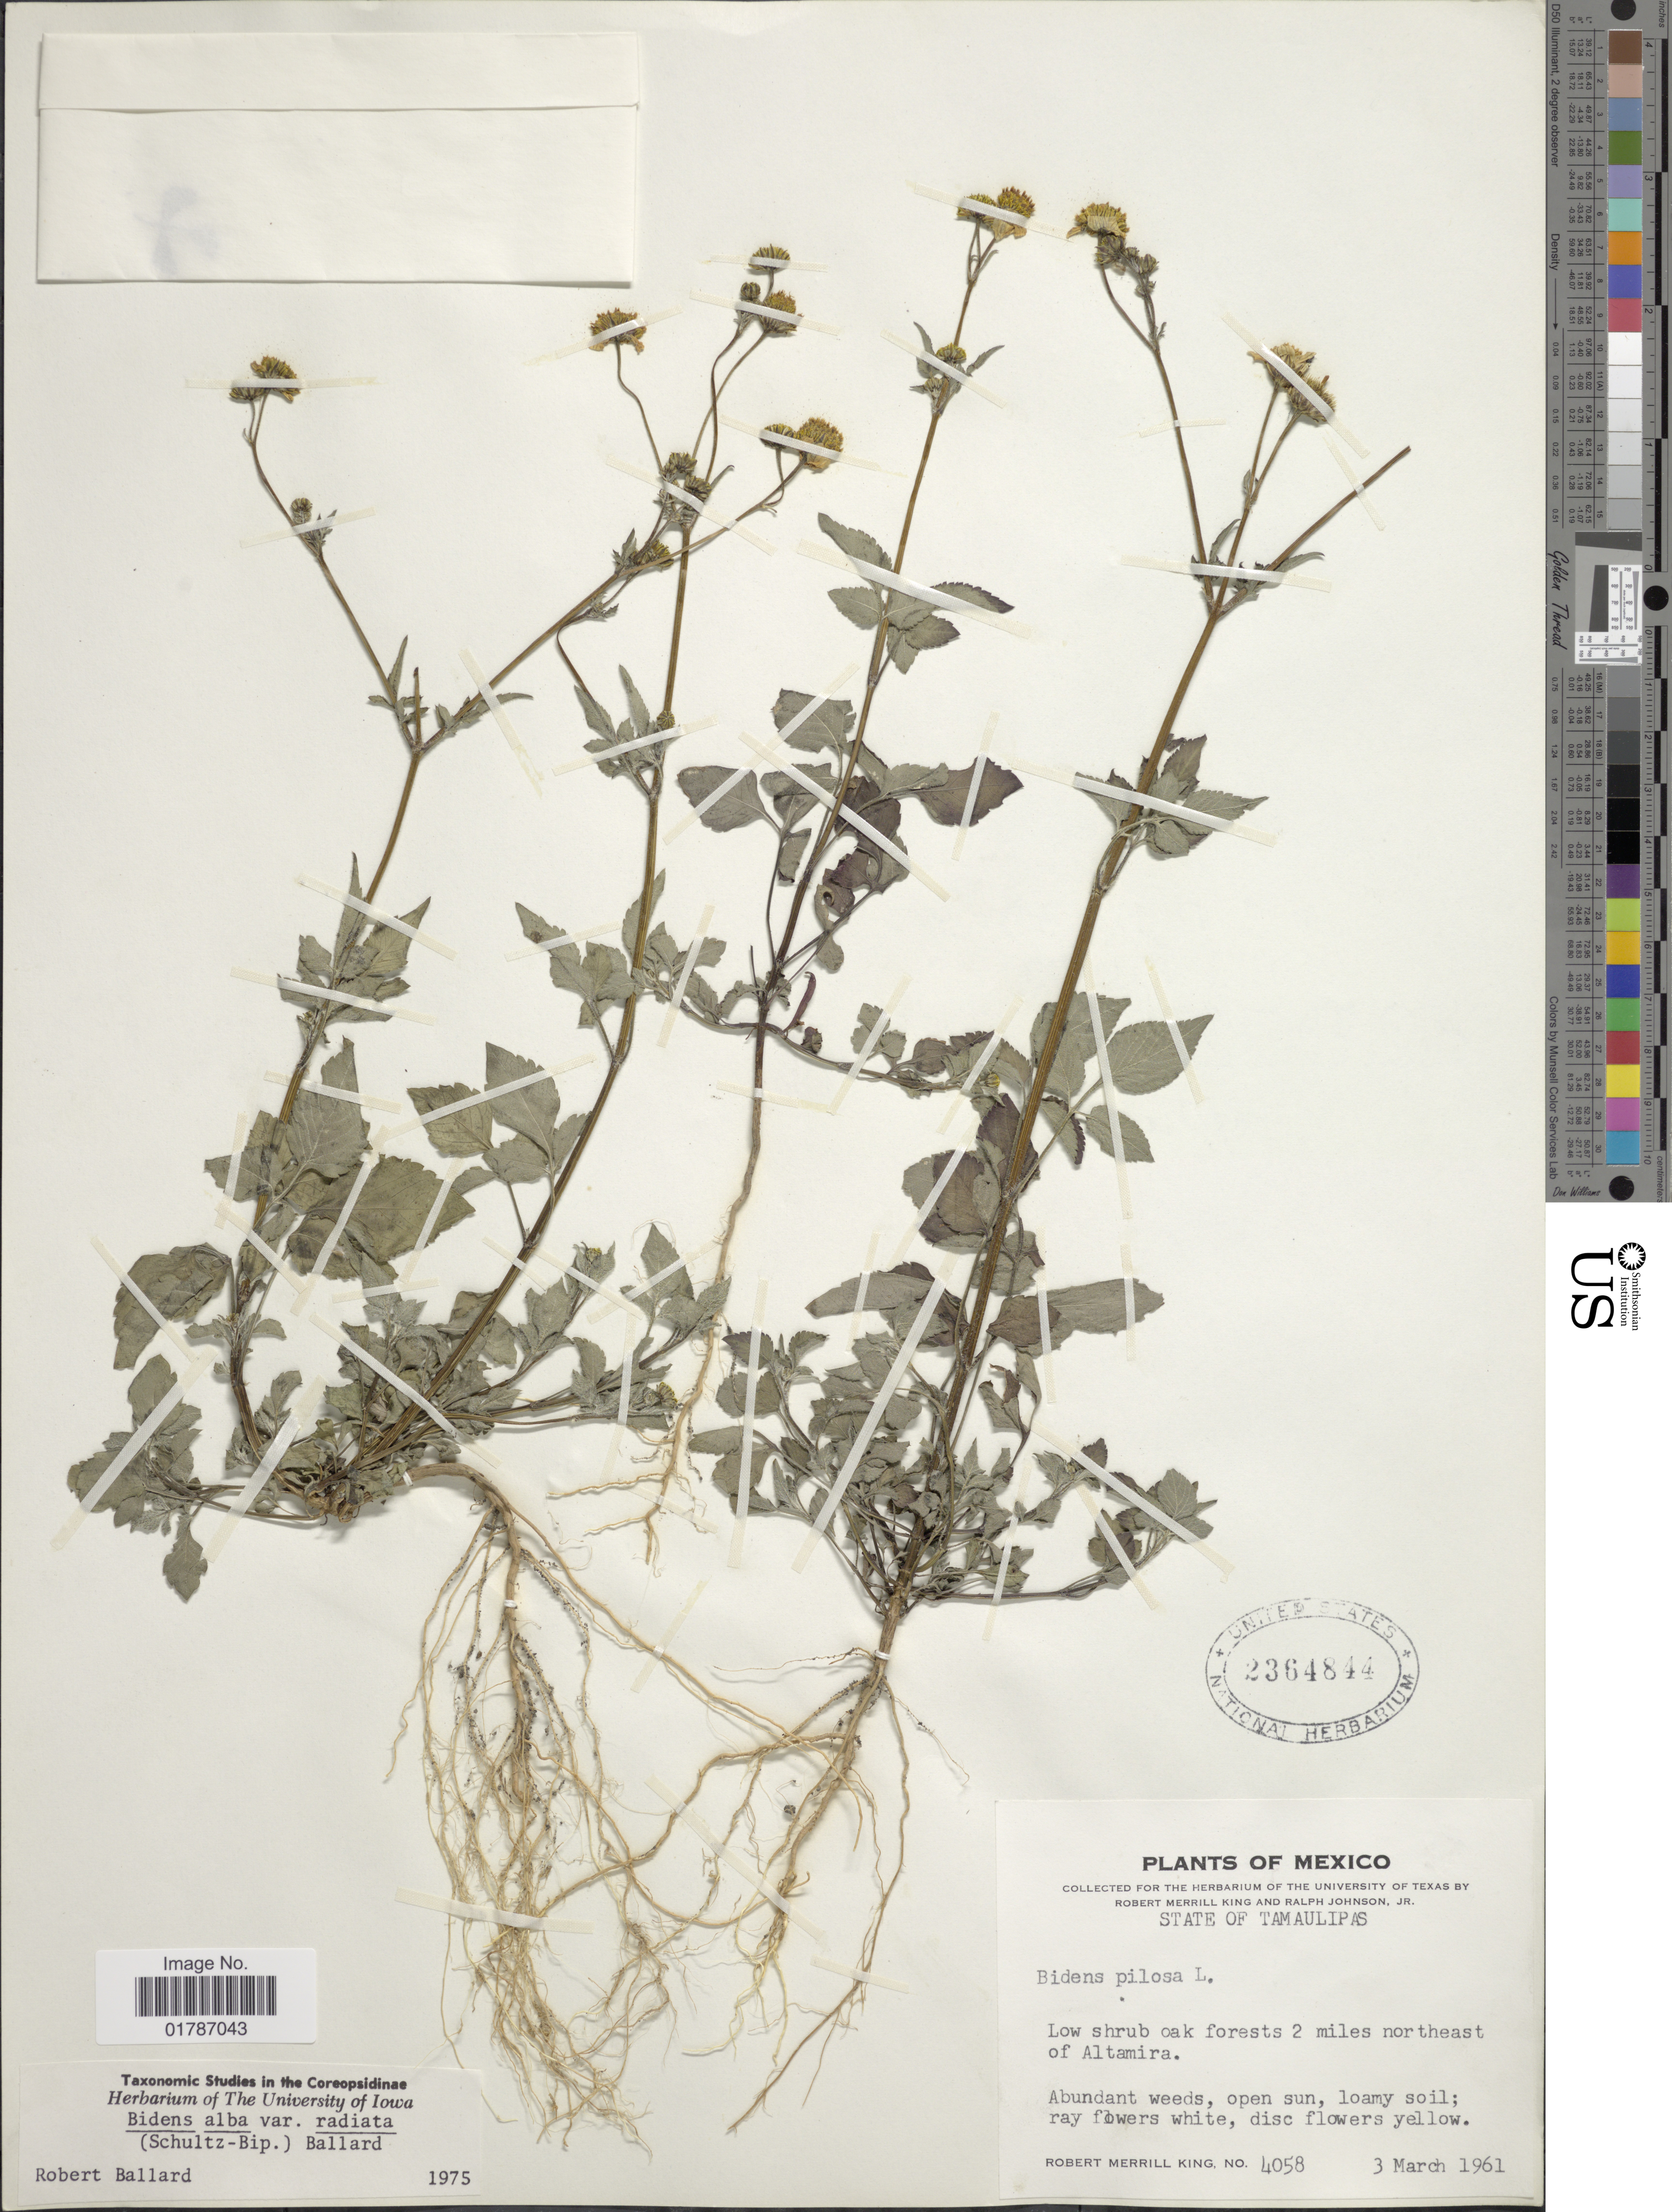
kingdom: Plantae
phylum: Tracheophyta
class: Magnoliopsida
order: Asterales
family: Asteraceae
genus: Bidens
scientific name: Bidens alba var. radiata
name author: (Sch. Bip.) R.E. Ballard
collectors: R. M. King & R. Johnson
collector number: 4058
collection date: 1961-03-03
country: Mexico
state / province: Tamaulipas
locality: State of Tamaulipas, Low shrub oak forests 2 miles northeast of Altamira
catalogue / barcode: US 2264844